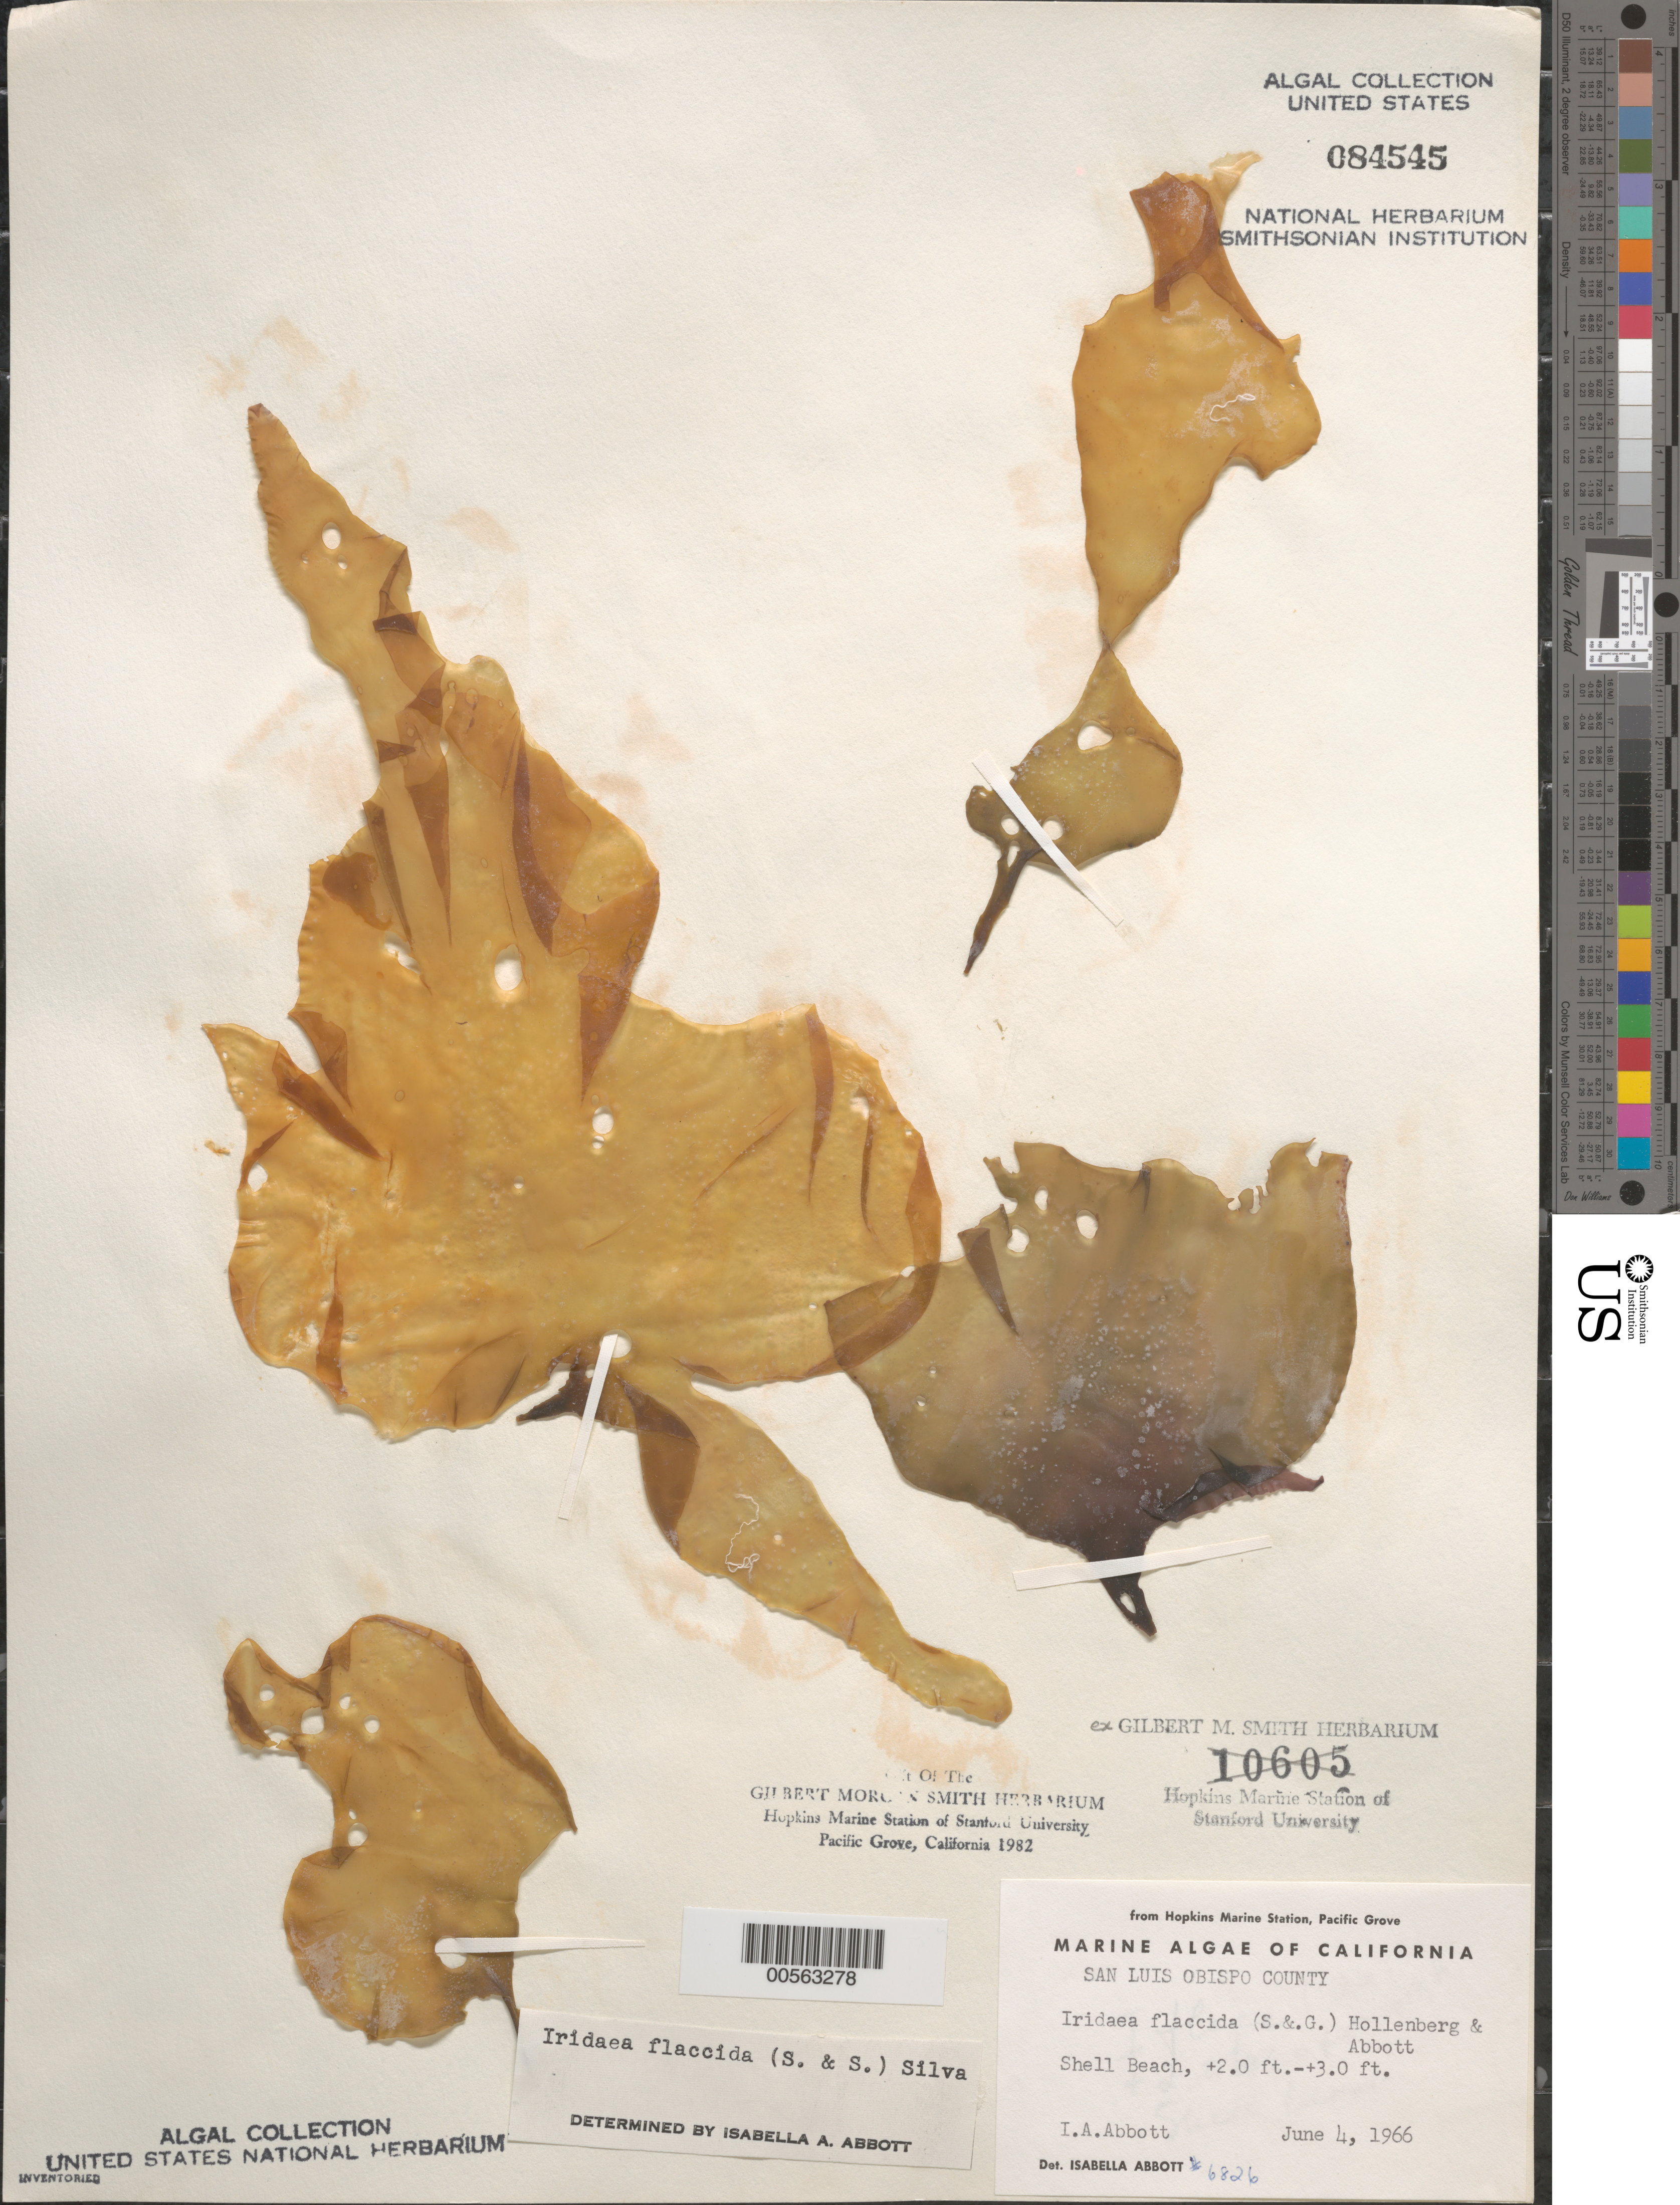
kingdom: Plantae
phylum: Rhodophyta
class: Florideophyceae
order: Gigartinales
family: Gigartinaceae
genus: Mazzaella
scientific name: Mazzaella flaccida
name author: (Setchell & N.L. Gardner) Fredericq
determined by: Algae name updating Project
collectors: I. A. Abbott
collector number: IAA 6826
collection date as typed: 04 Jun 1966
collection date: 1966-06-04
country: United States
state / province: California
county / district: San Luis Obispo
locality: Shell Beach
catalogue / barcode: US 84545